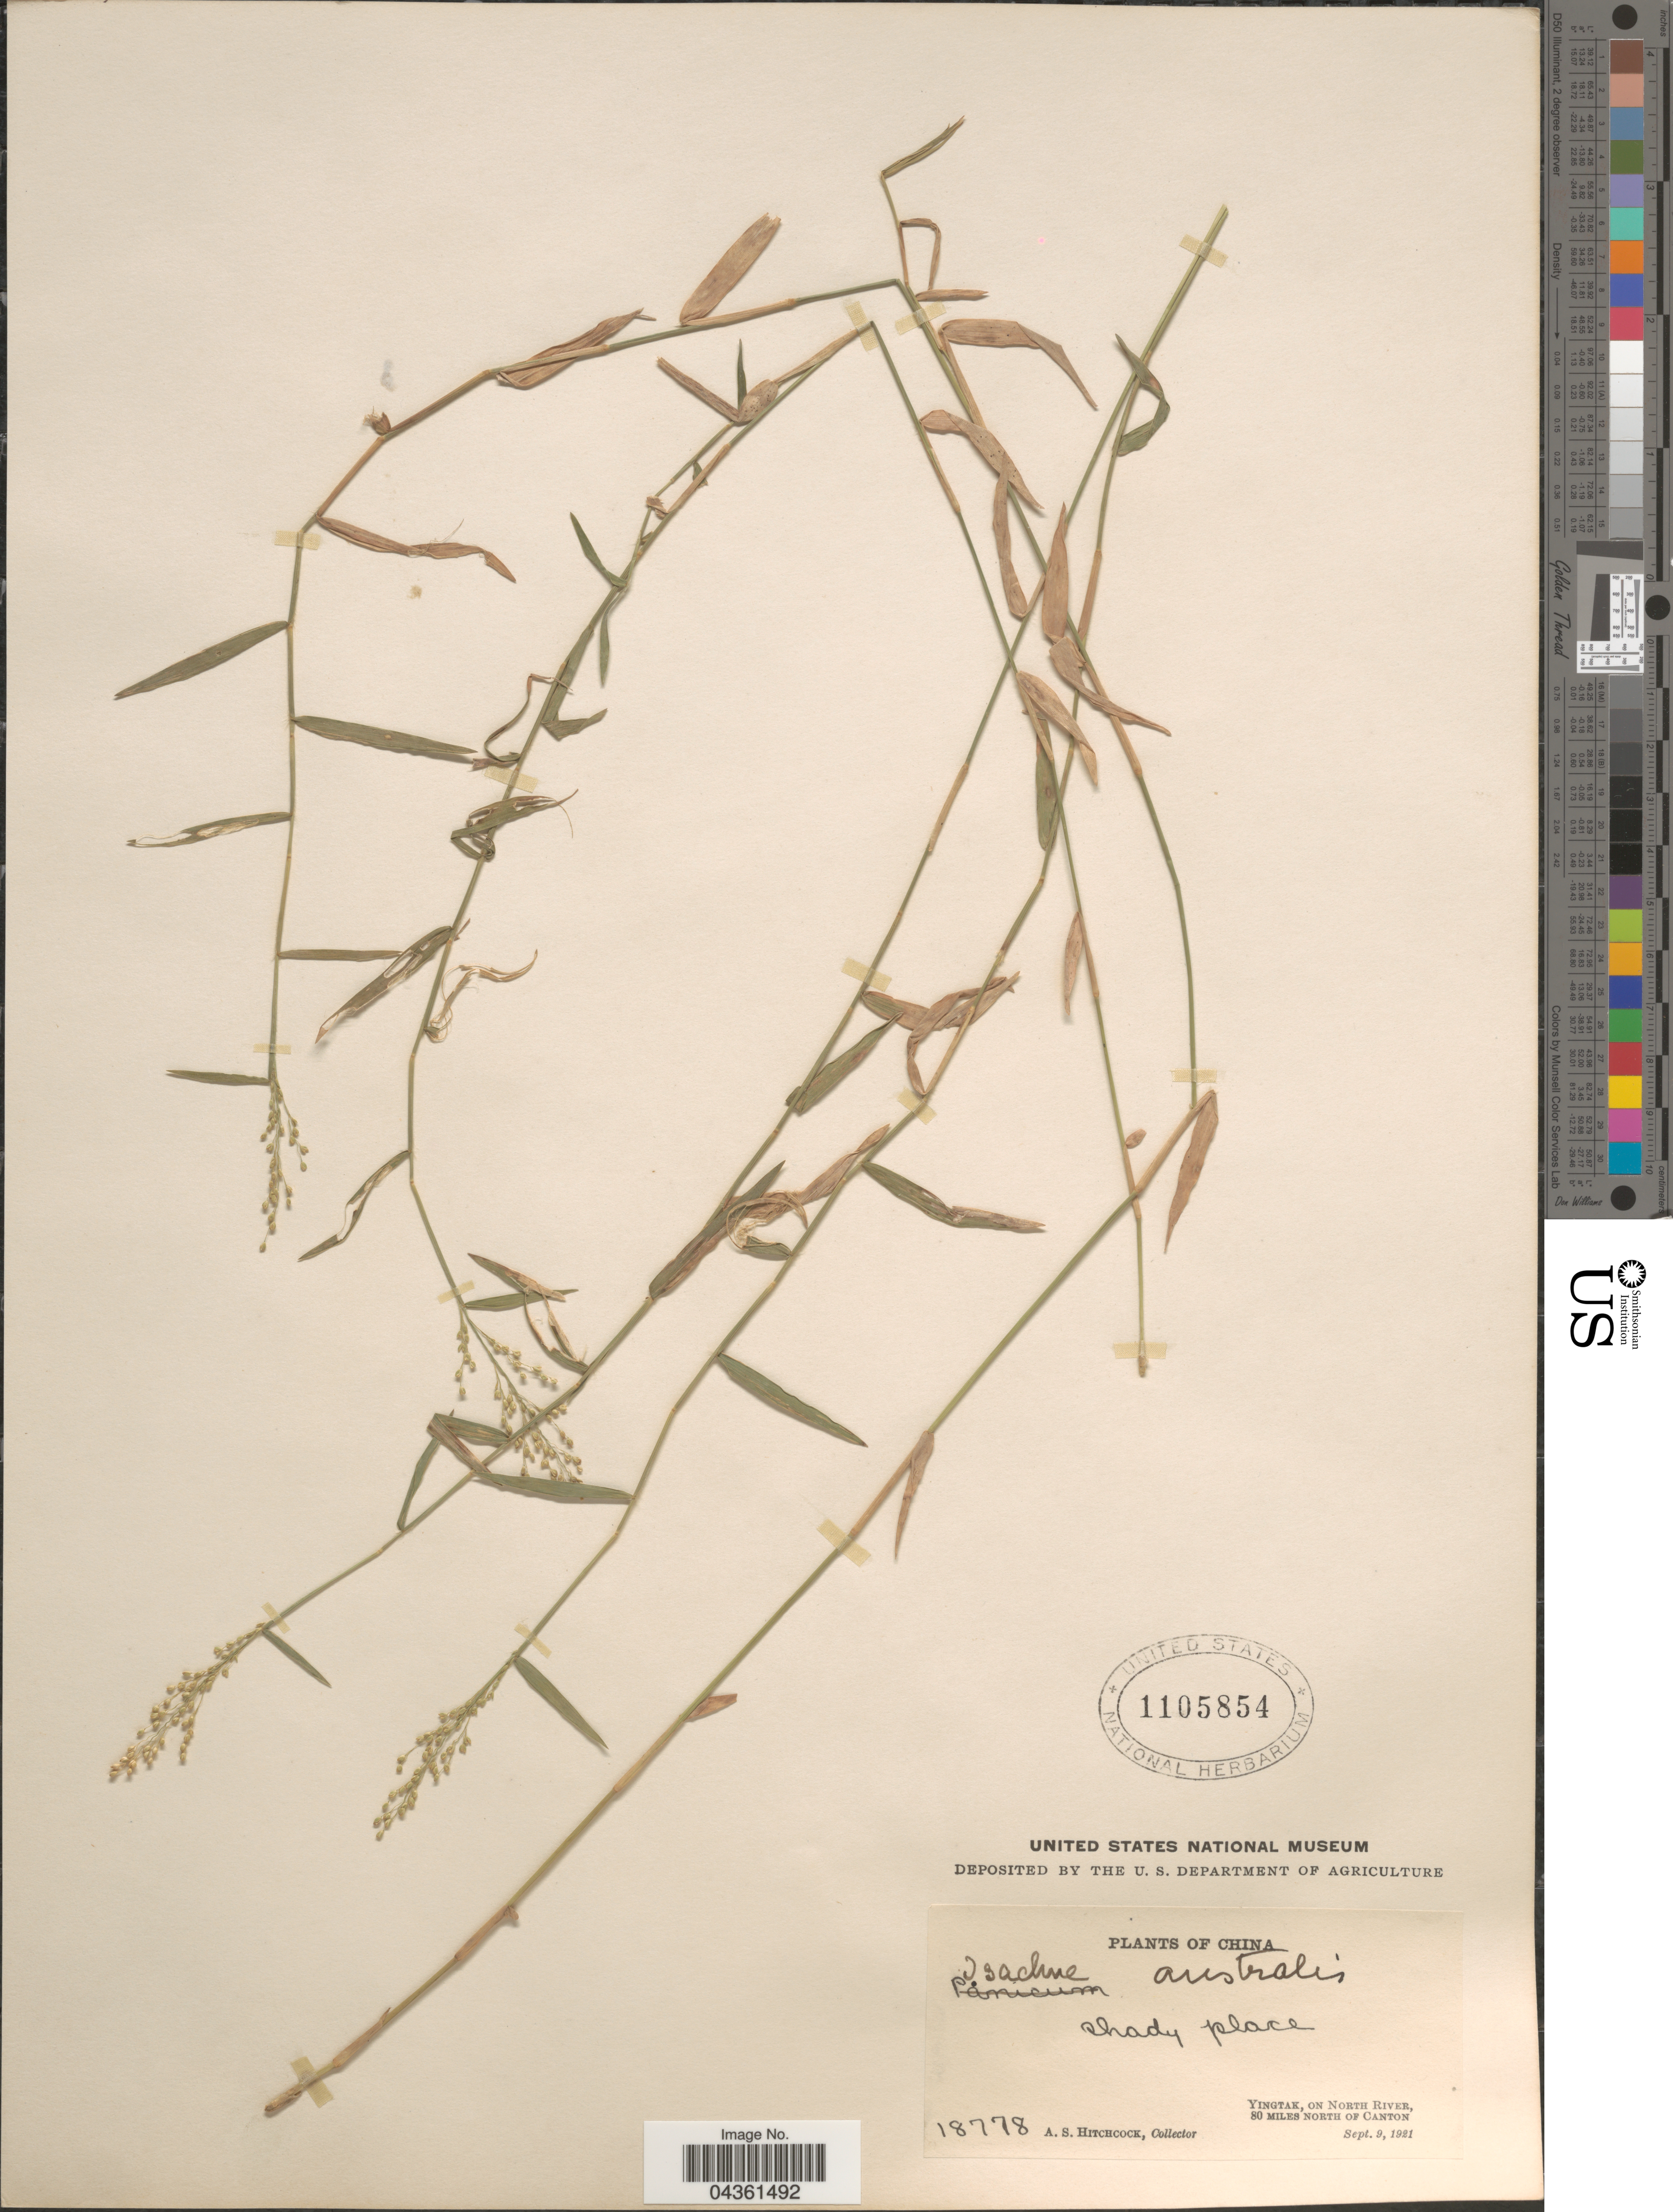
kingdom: Plantae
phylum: Tracheophyta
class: Liliopsida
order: Poales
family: Poaceae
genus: Isachne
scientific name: Isachne globosa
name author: (Thunb.) Kuntze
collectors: A. S. Hitchcock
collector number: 18778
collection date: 1921-09-09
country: China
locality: Yingtak, on North River, 80 miles north of Canton.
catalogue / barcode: US 1105854